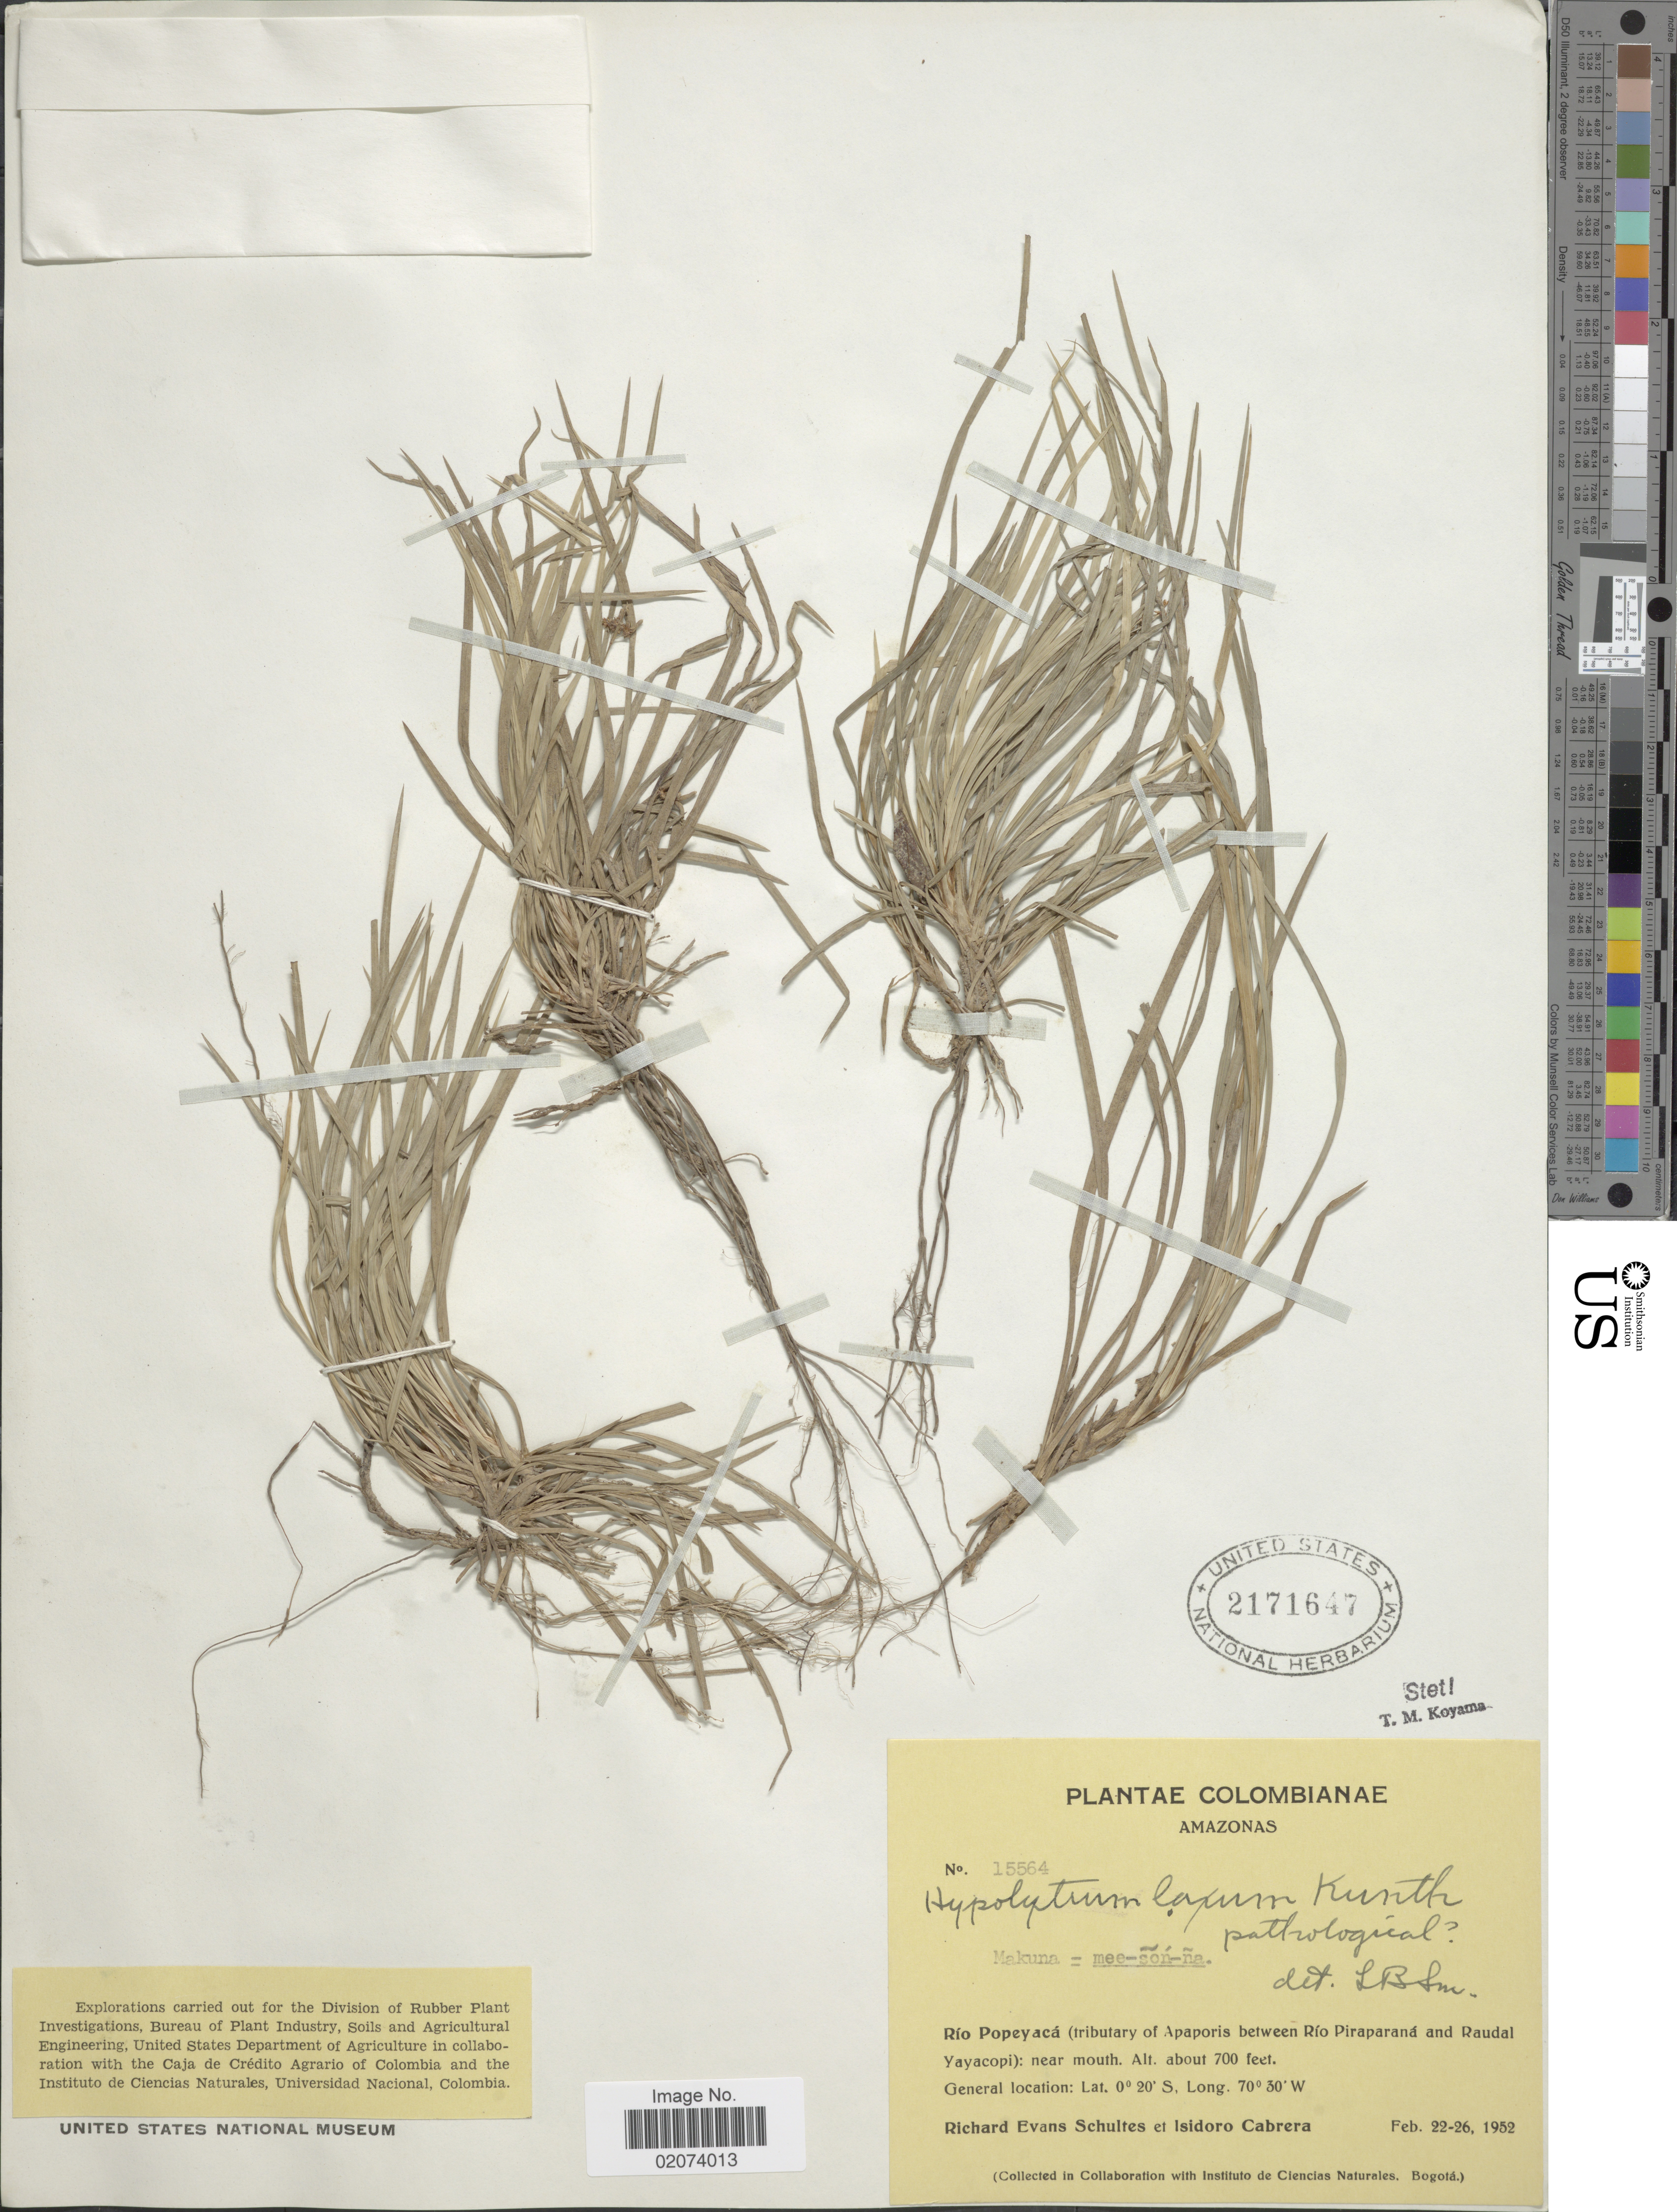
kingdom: Plantae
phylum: Tracheophyta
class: Liliopsida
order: Poales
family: Cyperaceae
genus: Hypolytrum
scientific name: Hypolytrum laxum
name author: Kunth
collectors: R. E. Schultes & I. Cabrera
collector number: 15564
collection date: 1952-02-22/1952-02-26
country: Colombia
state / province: Amazônas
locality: Rio Popeyaca (tributary of Apaporis between Rio Piraparana and Raudal Yayacopi) near mouth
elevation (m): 213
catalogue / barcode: US 2171647